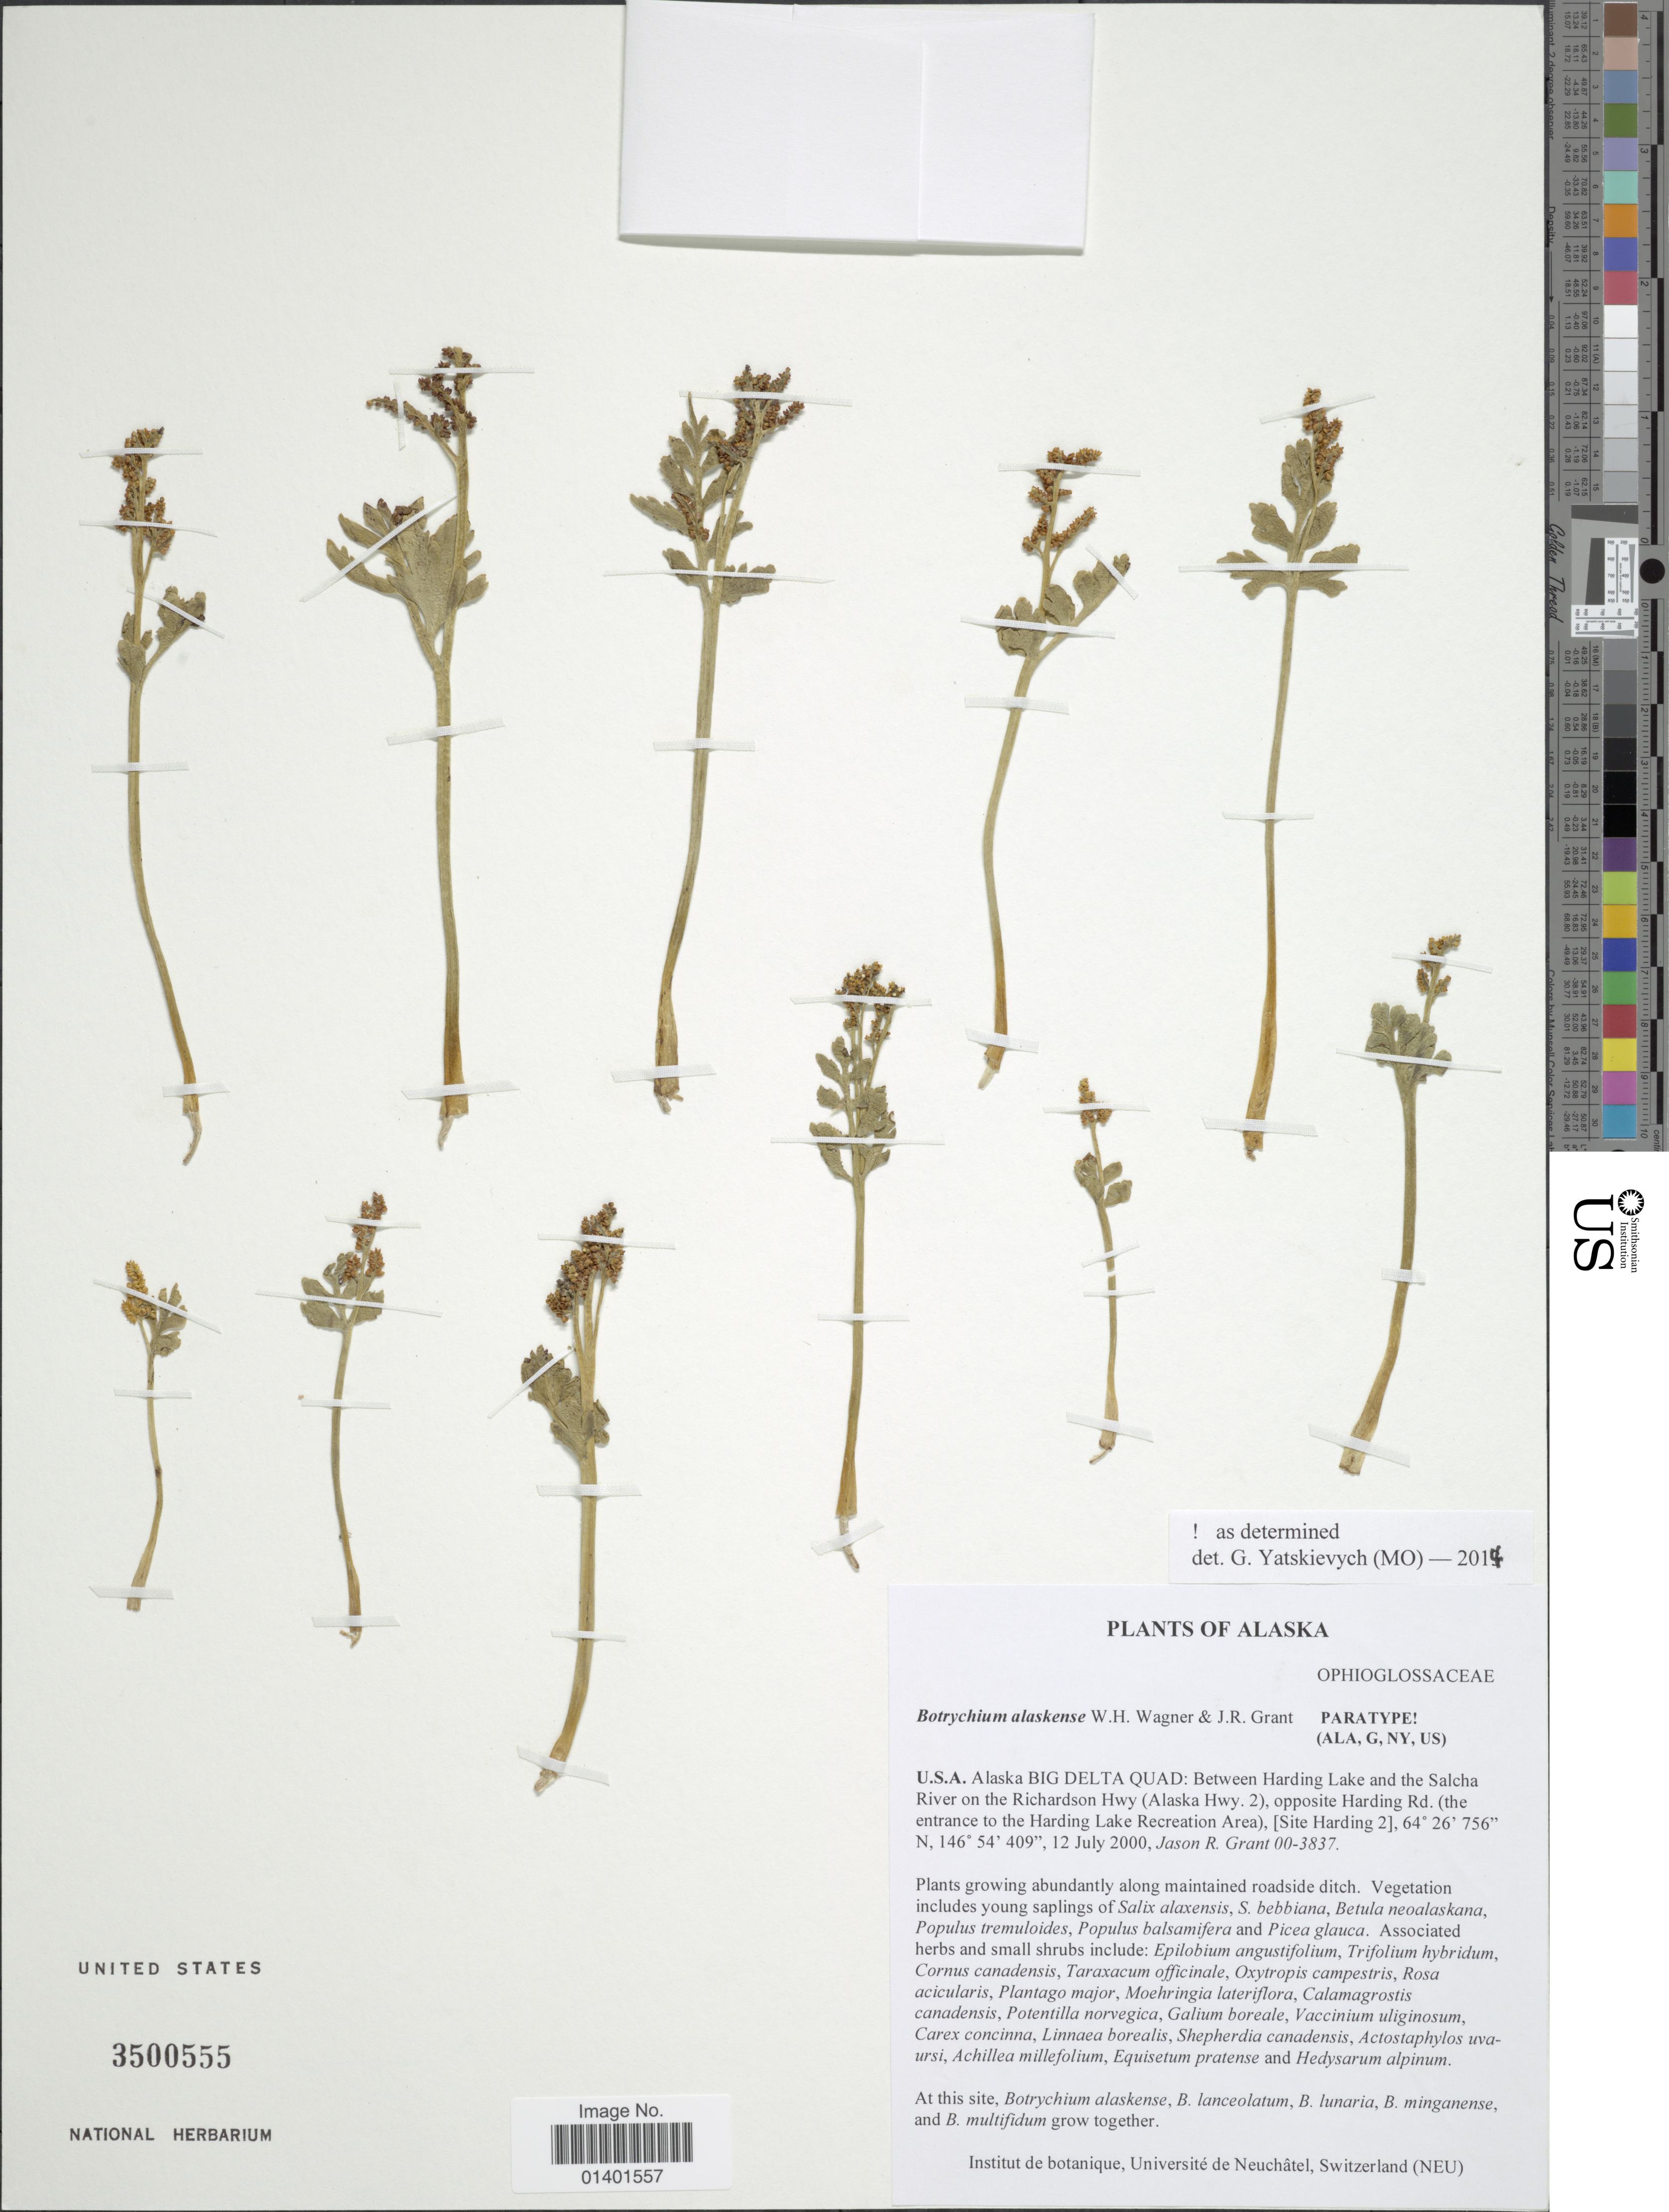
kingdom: Plantae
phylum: Tracheophyta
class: Polypodiopsida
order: Ophioglossales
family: Ophioglossaceae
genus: Botrychium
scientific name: Botrychium alaskense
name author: W.H. Wagner & J.R. Grant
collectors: J. R. Grant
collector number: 00-3837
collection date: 2000-07-12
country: United States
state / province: Alaska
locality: Alaska Big Delta Quad: between Harding Lake and the Salcha River on the Richardson Hwy (Alaska Hwy 2), opposite Harding Rd. (the entrance to the Harding LAke Recreation Area) [Site Harding 2]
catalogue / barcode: US 3500555